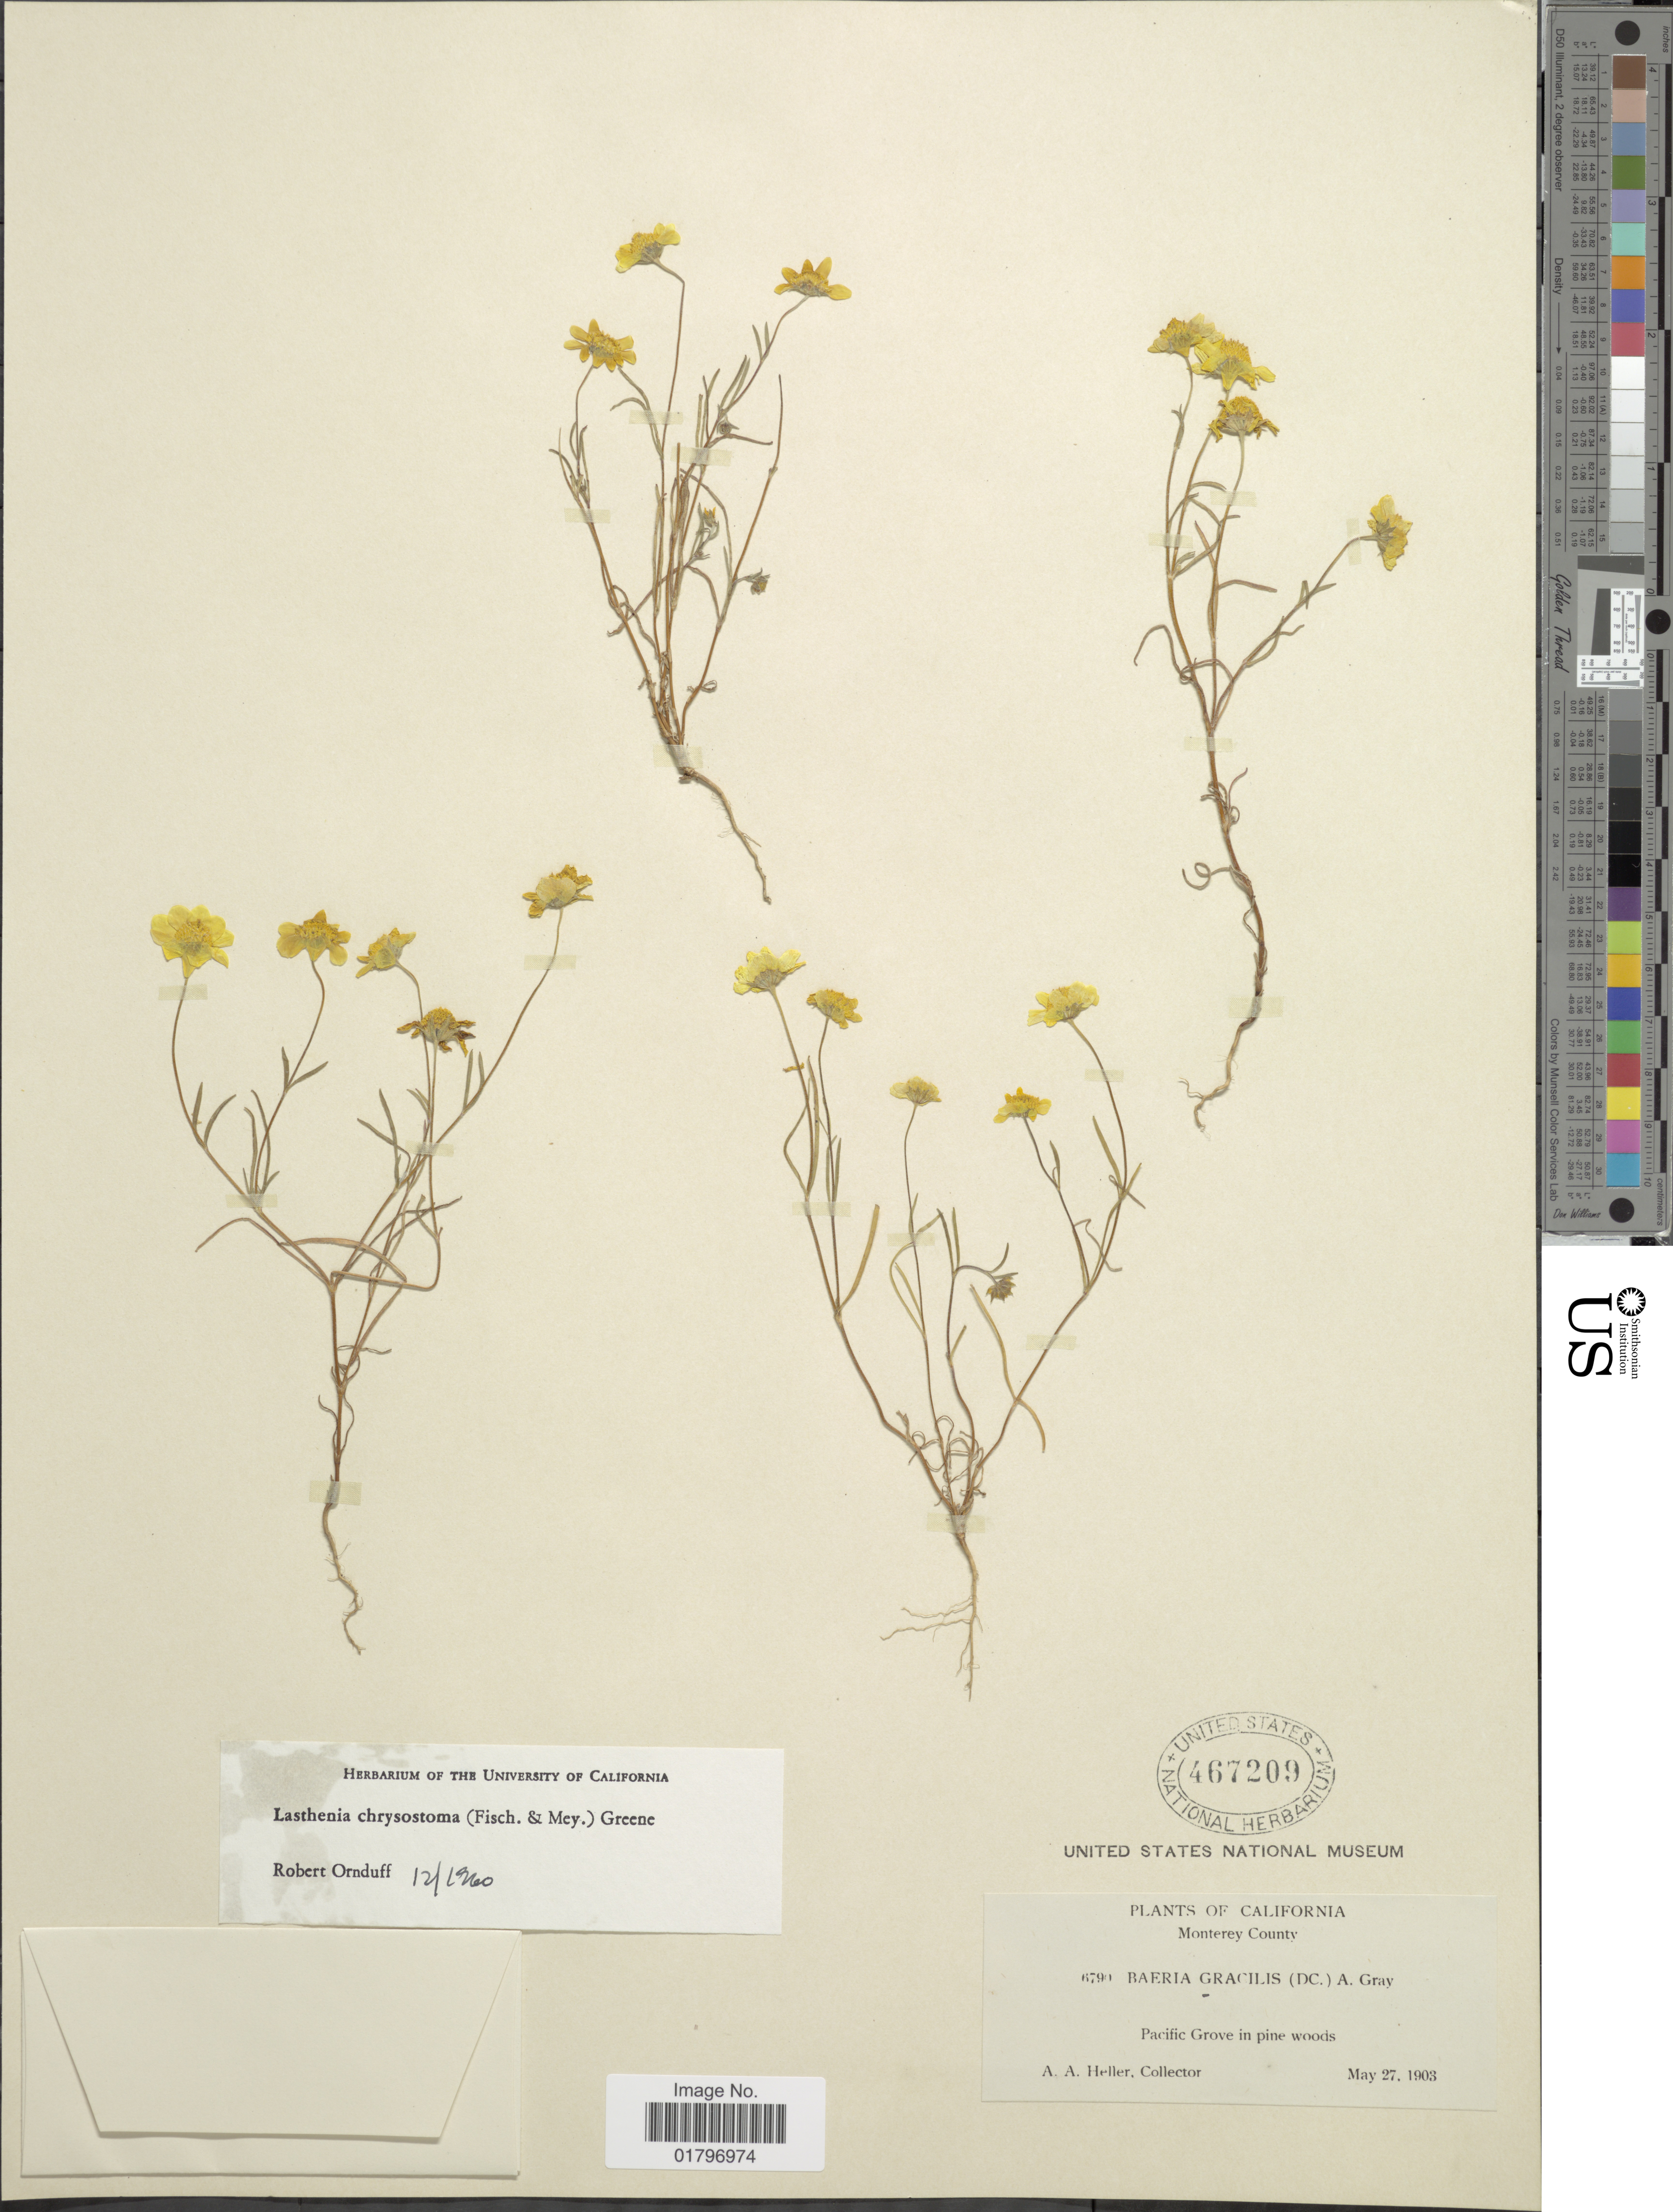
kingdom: Plantae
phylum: Tracheophyta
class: Magnoliopsida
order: Asterales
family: Asteraceae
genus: Lasthenia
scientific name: Lasthenia chrysostoma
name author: (Fisch. & C.A. Mey.) Greene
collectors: A. A. Heller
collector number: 6790*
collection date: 1903-05-27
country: United States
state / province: California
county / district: Monterey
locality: Monterey County. Pacific Grove in pine woods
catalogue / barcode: US 467209